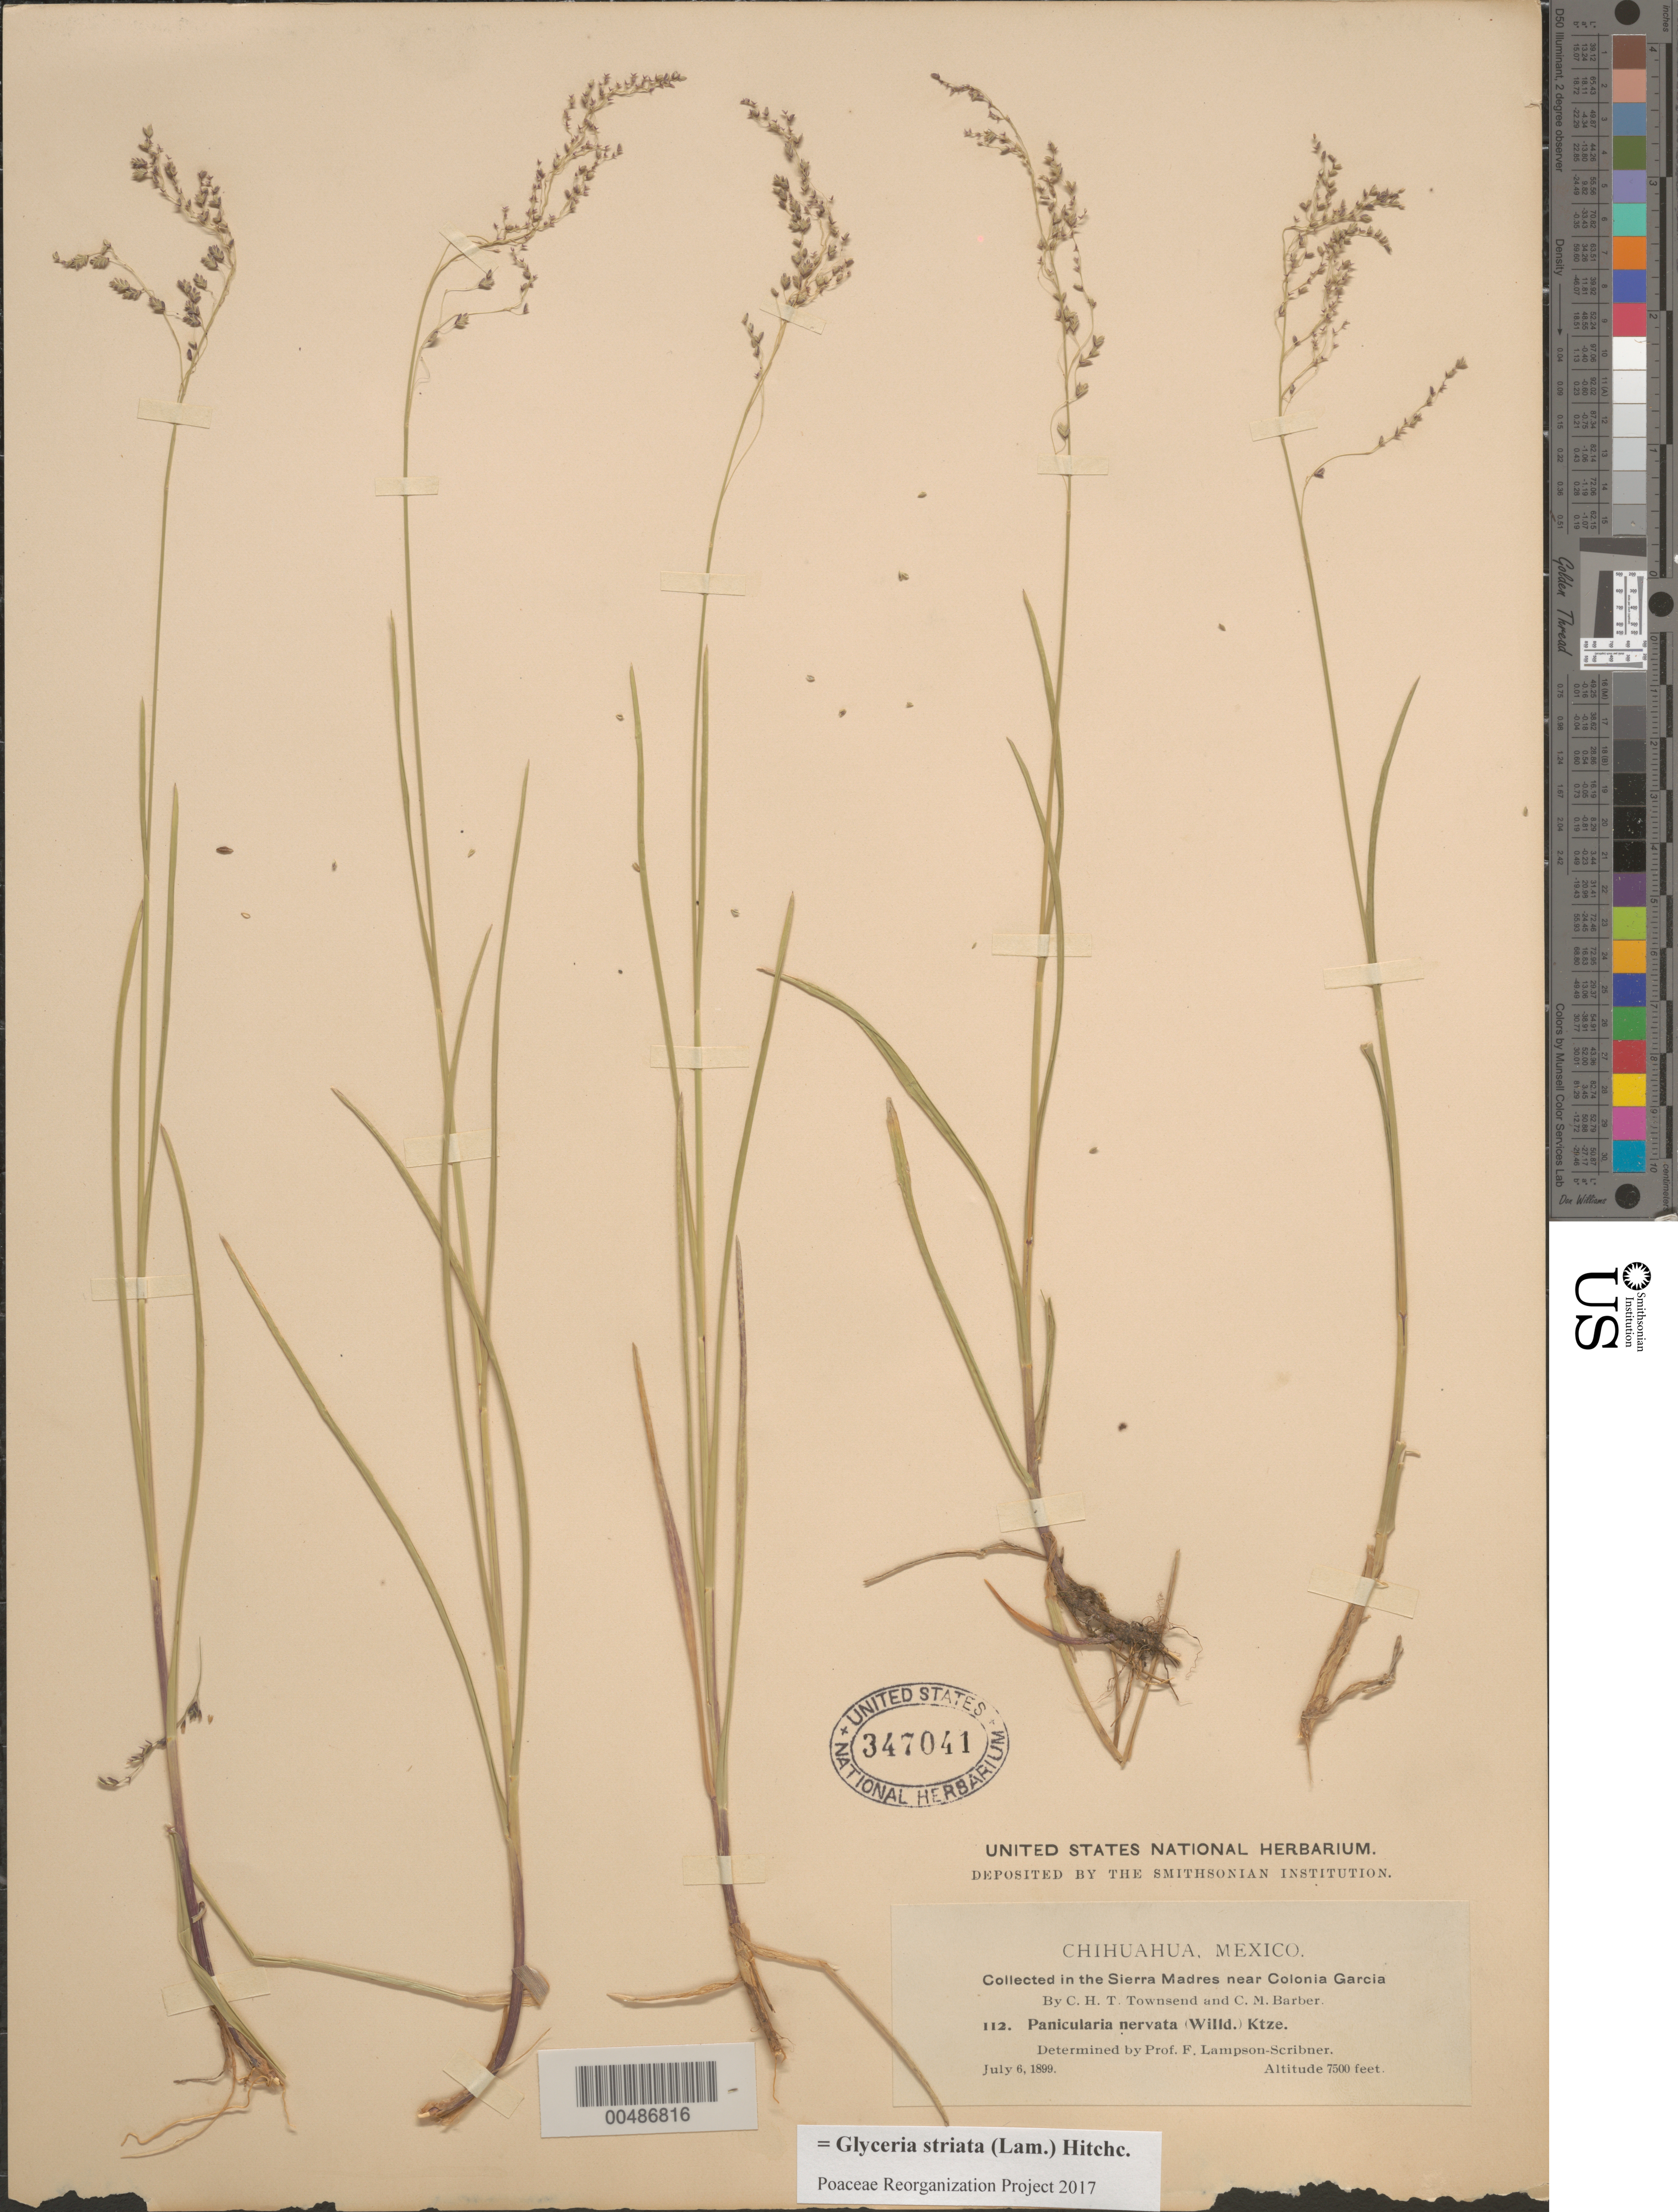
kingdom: Plantae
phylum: Tracheophyta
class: Liliopsida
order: Poales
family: Poaceae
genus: Glyceria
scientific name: Glyceria striata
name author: (Lam.) Hitchc.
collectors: C. H. T. Townsend & C. Barber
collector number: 112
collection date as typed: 6 Jul 1899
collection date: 1899-07-06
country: Mexico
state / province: Chihuahua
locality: in the Sierra Madres near Colonia Garcia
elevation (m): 2286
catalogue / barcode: US 347041